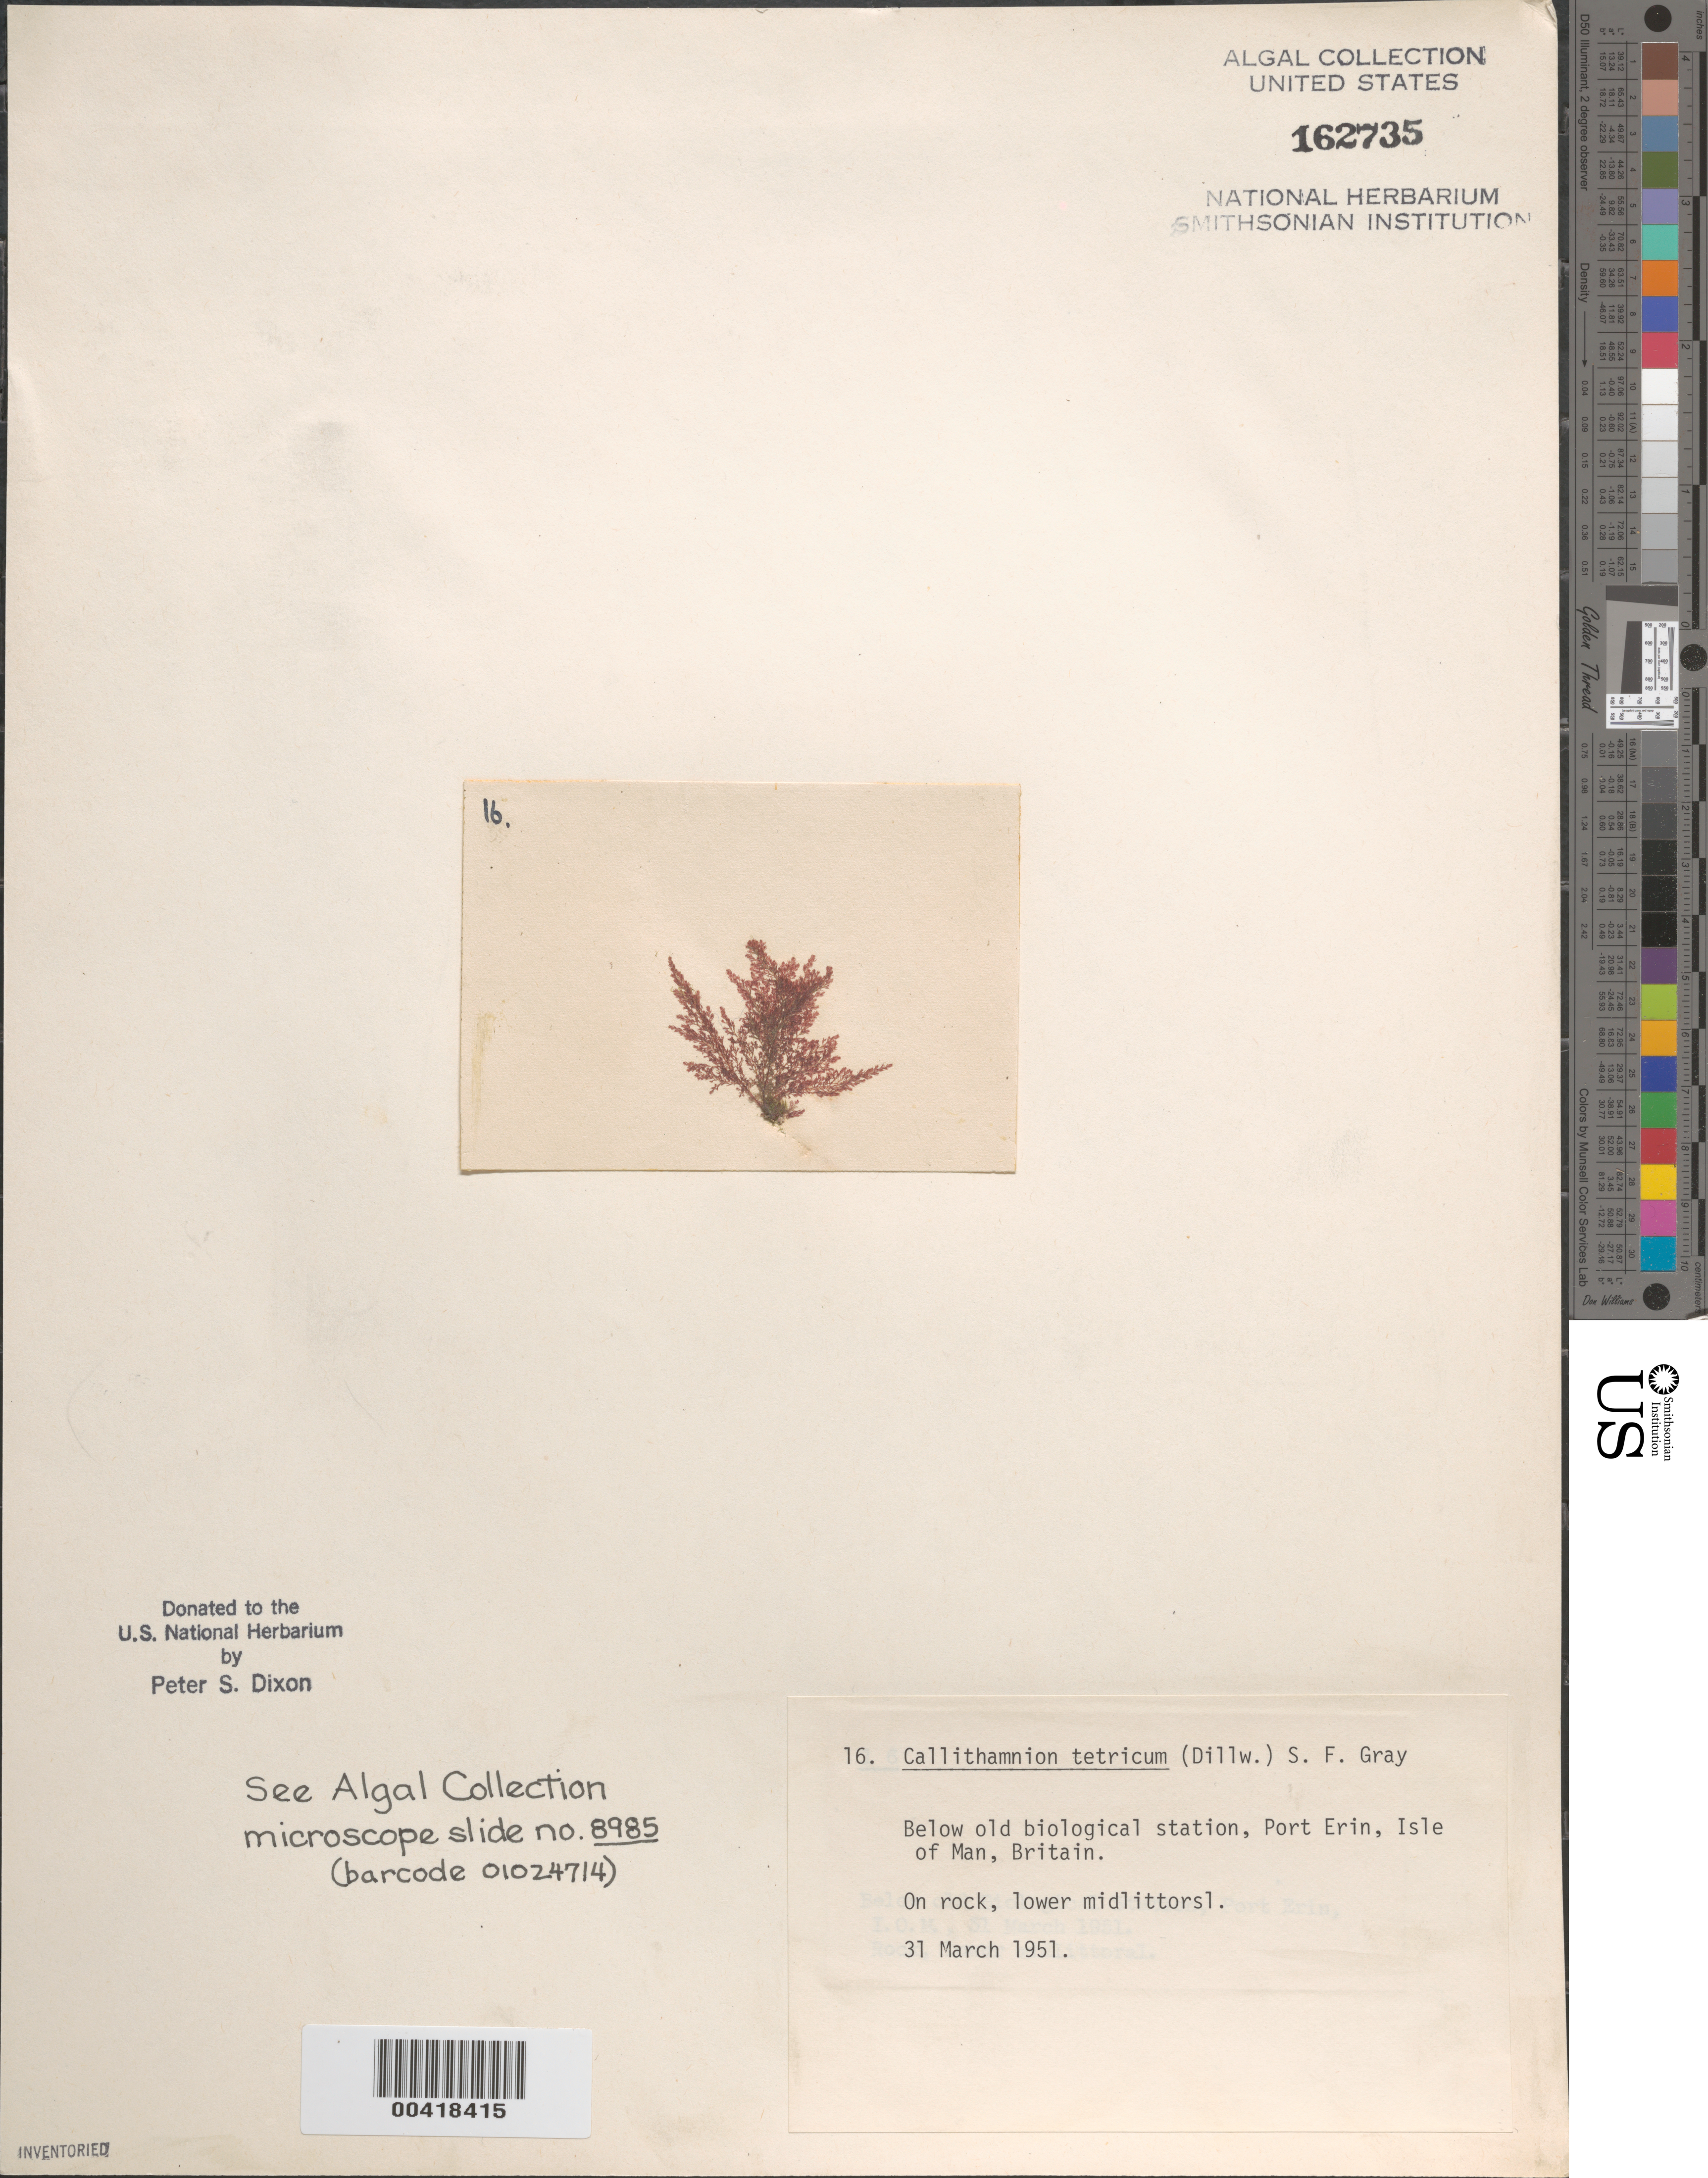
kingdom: Plantae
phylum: Rhodophyta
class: Florideophyceae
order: Ceramiales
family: Callithamniaceae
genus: Callithamnion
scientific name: Callithamnion tetricum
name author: (Dillwyn) S.F. Gray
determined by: Dixon, P. S.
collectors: P. S. Dixon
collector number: PSD 16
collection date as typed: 31 Mar 1951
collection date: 1951-03-31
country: United Kingdom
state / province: England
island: Isle of Man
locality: Port Erin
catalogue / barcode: US 162735